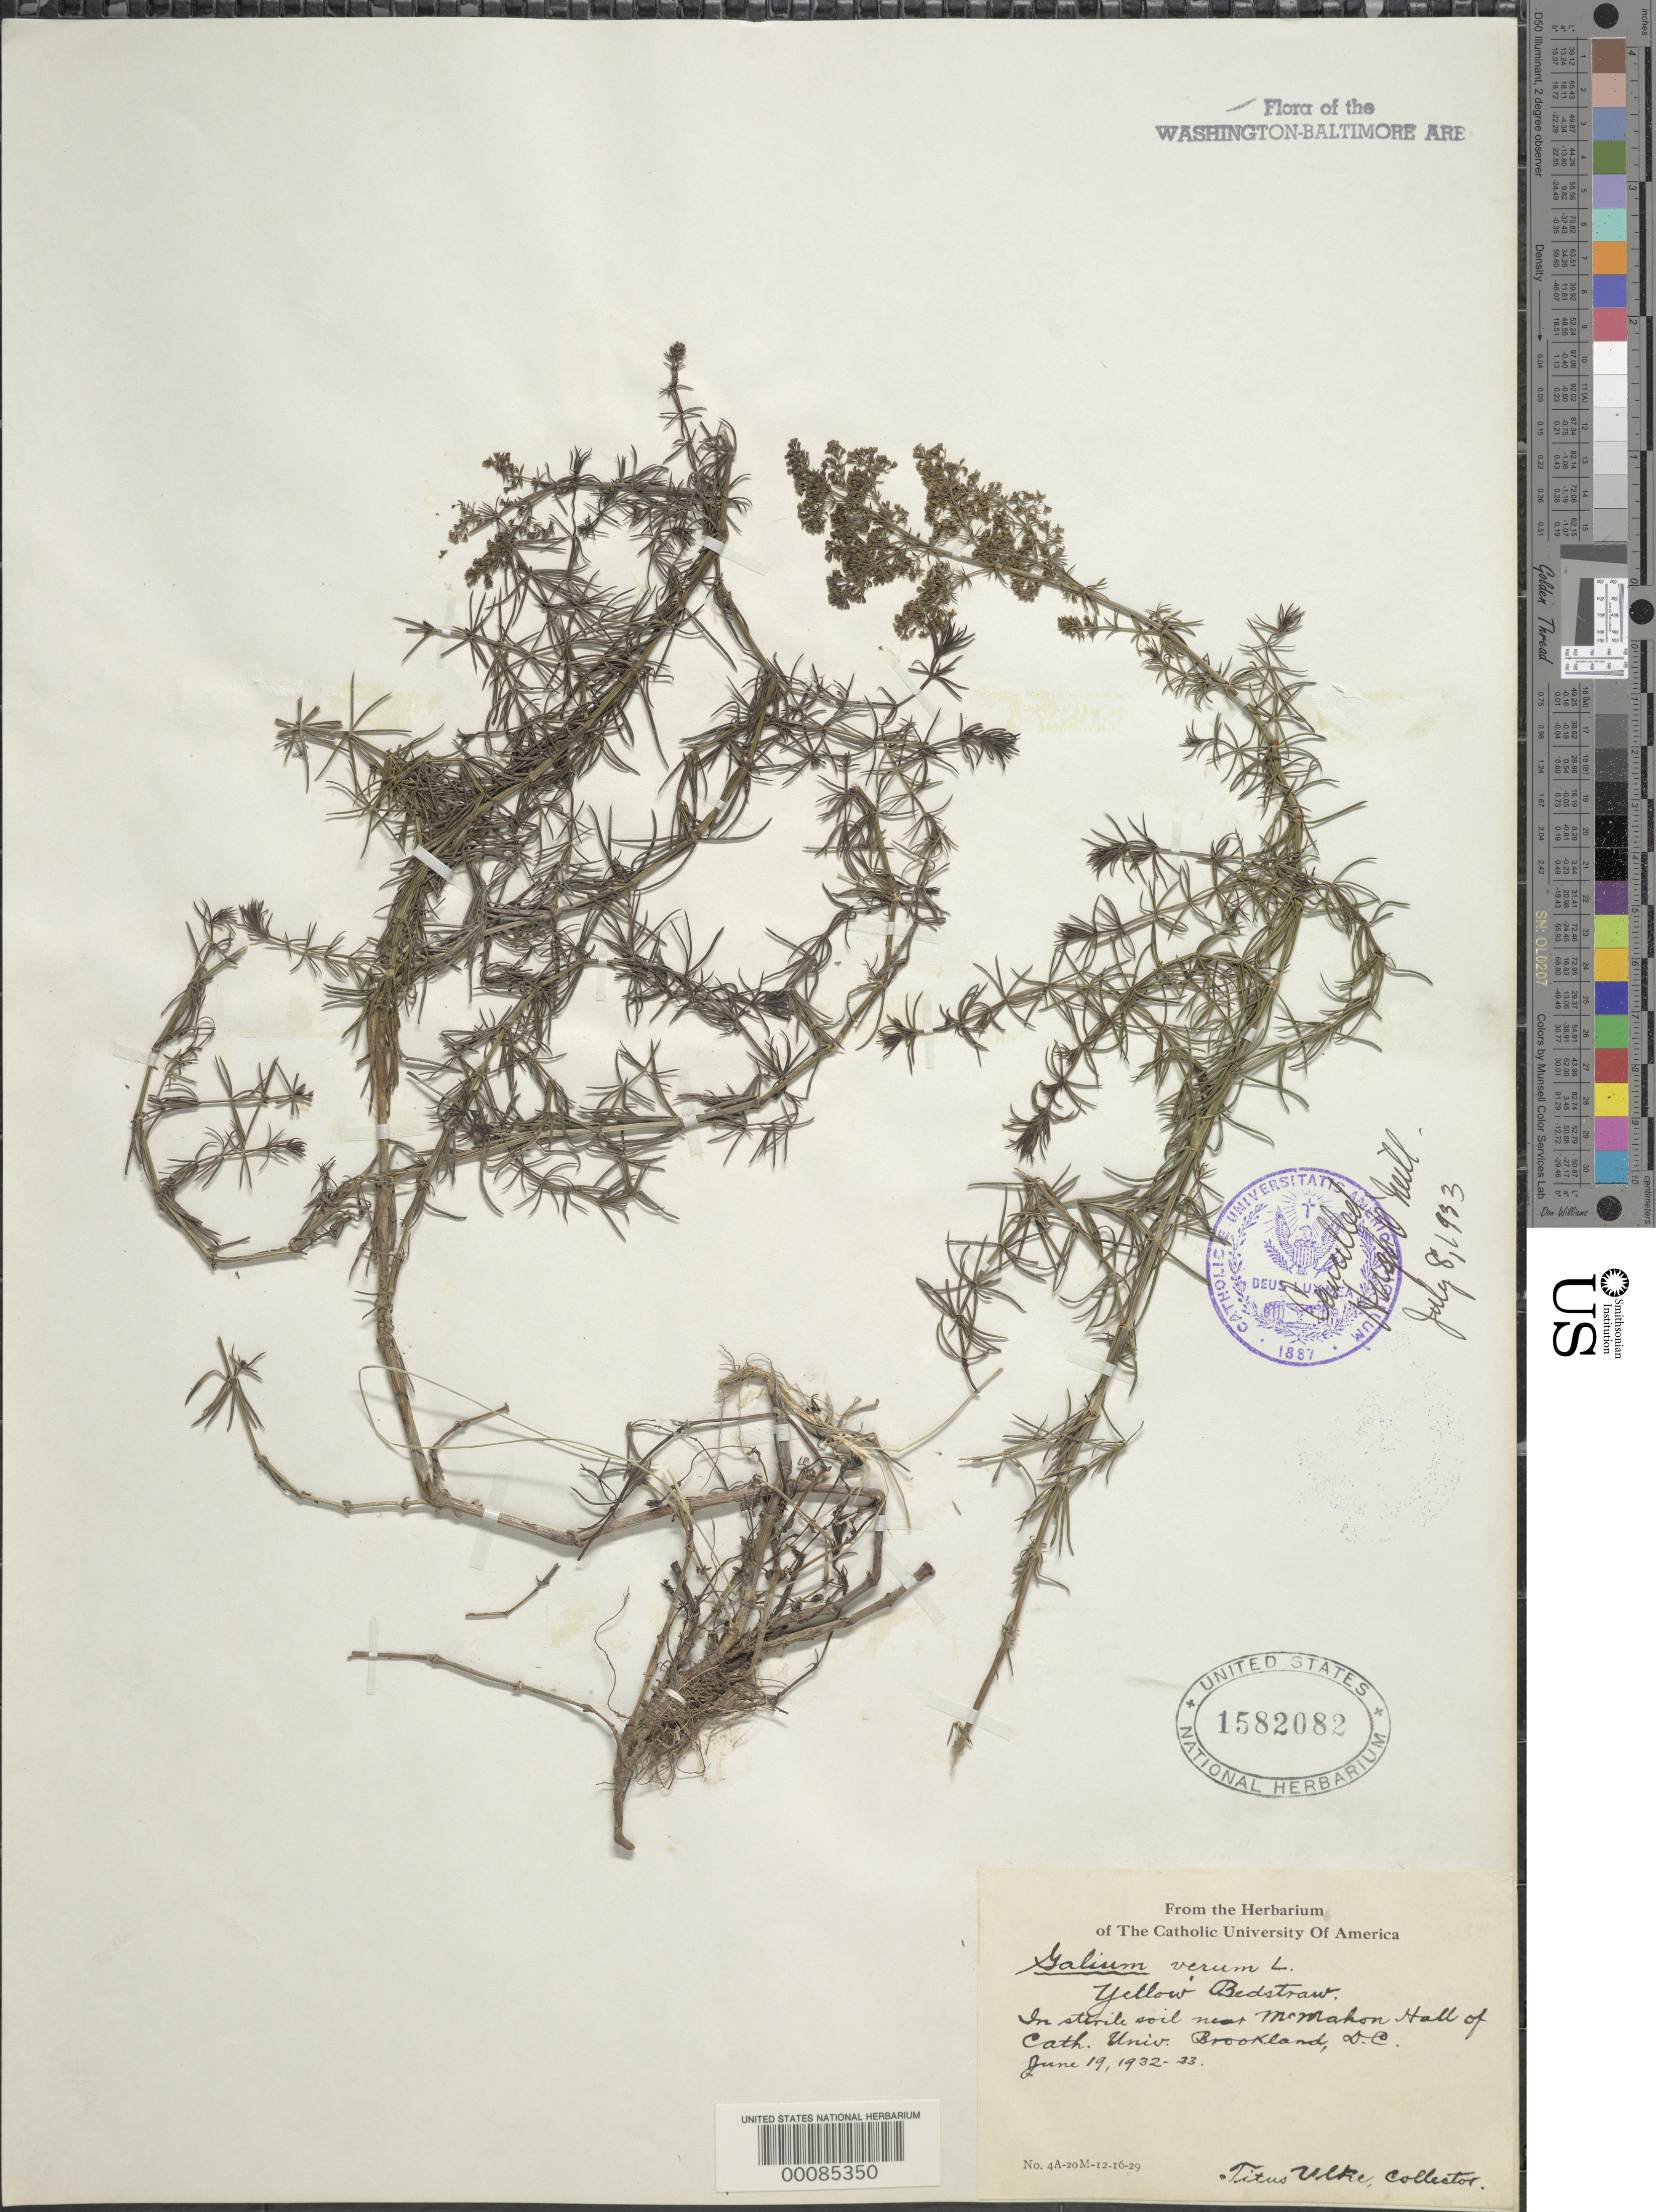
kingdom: Plantae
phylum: Tracheophyta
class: Magnoliopsida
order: Gentianales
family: Rubiaceae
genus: Galium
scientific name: Galium verum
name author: L.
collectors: T. Ulke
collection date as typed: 19 Jun 1932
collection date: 1932-06-19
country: United States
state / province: District of Columbia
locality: Brookland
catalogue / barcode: US 1582082